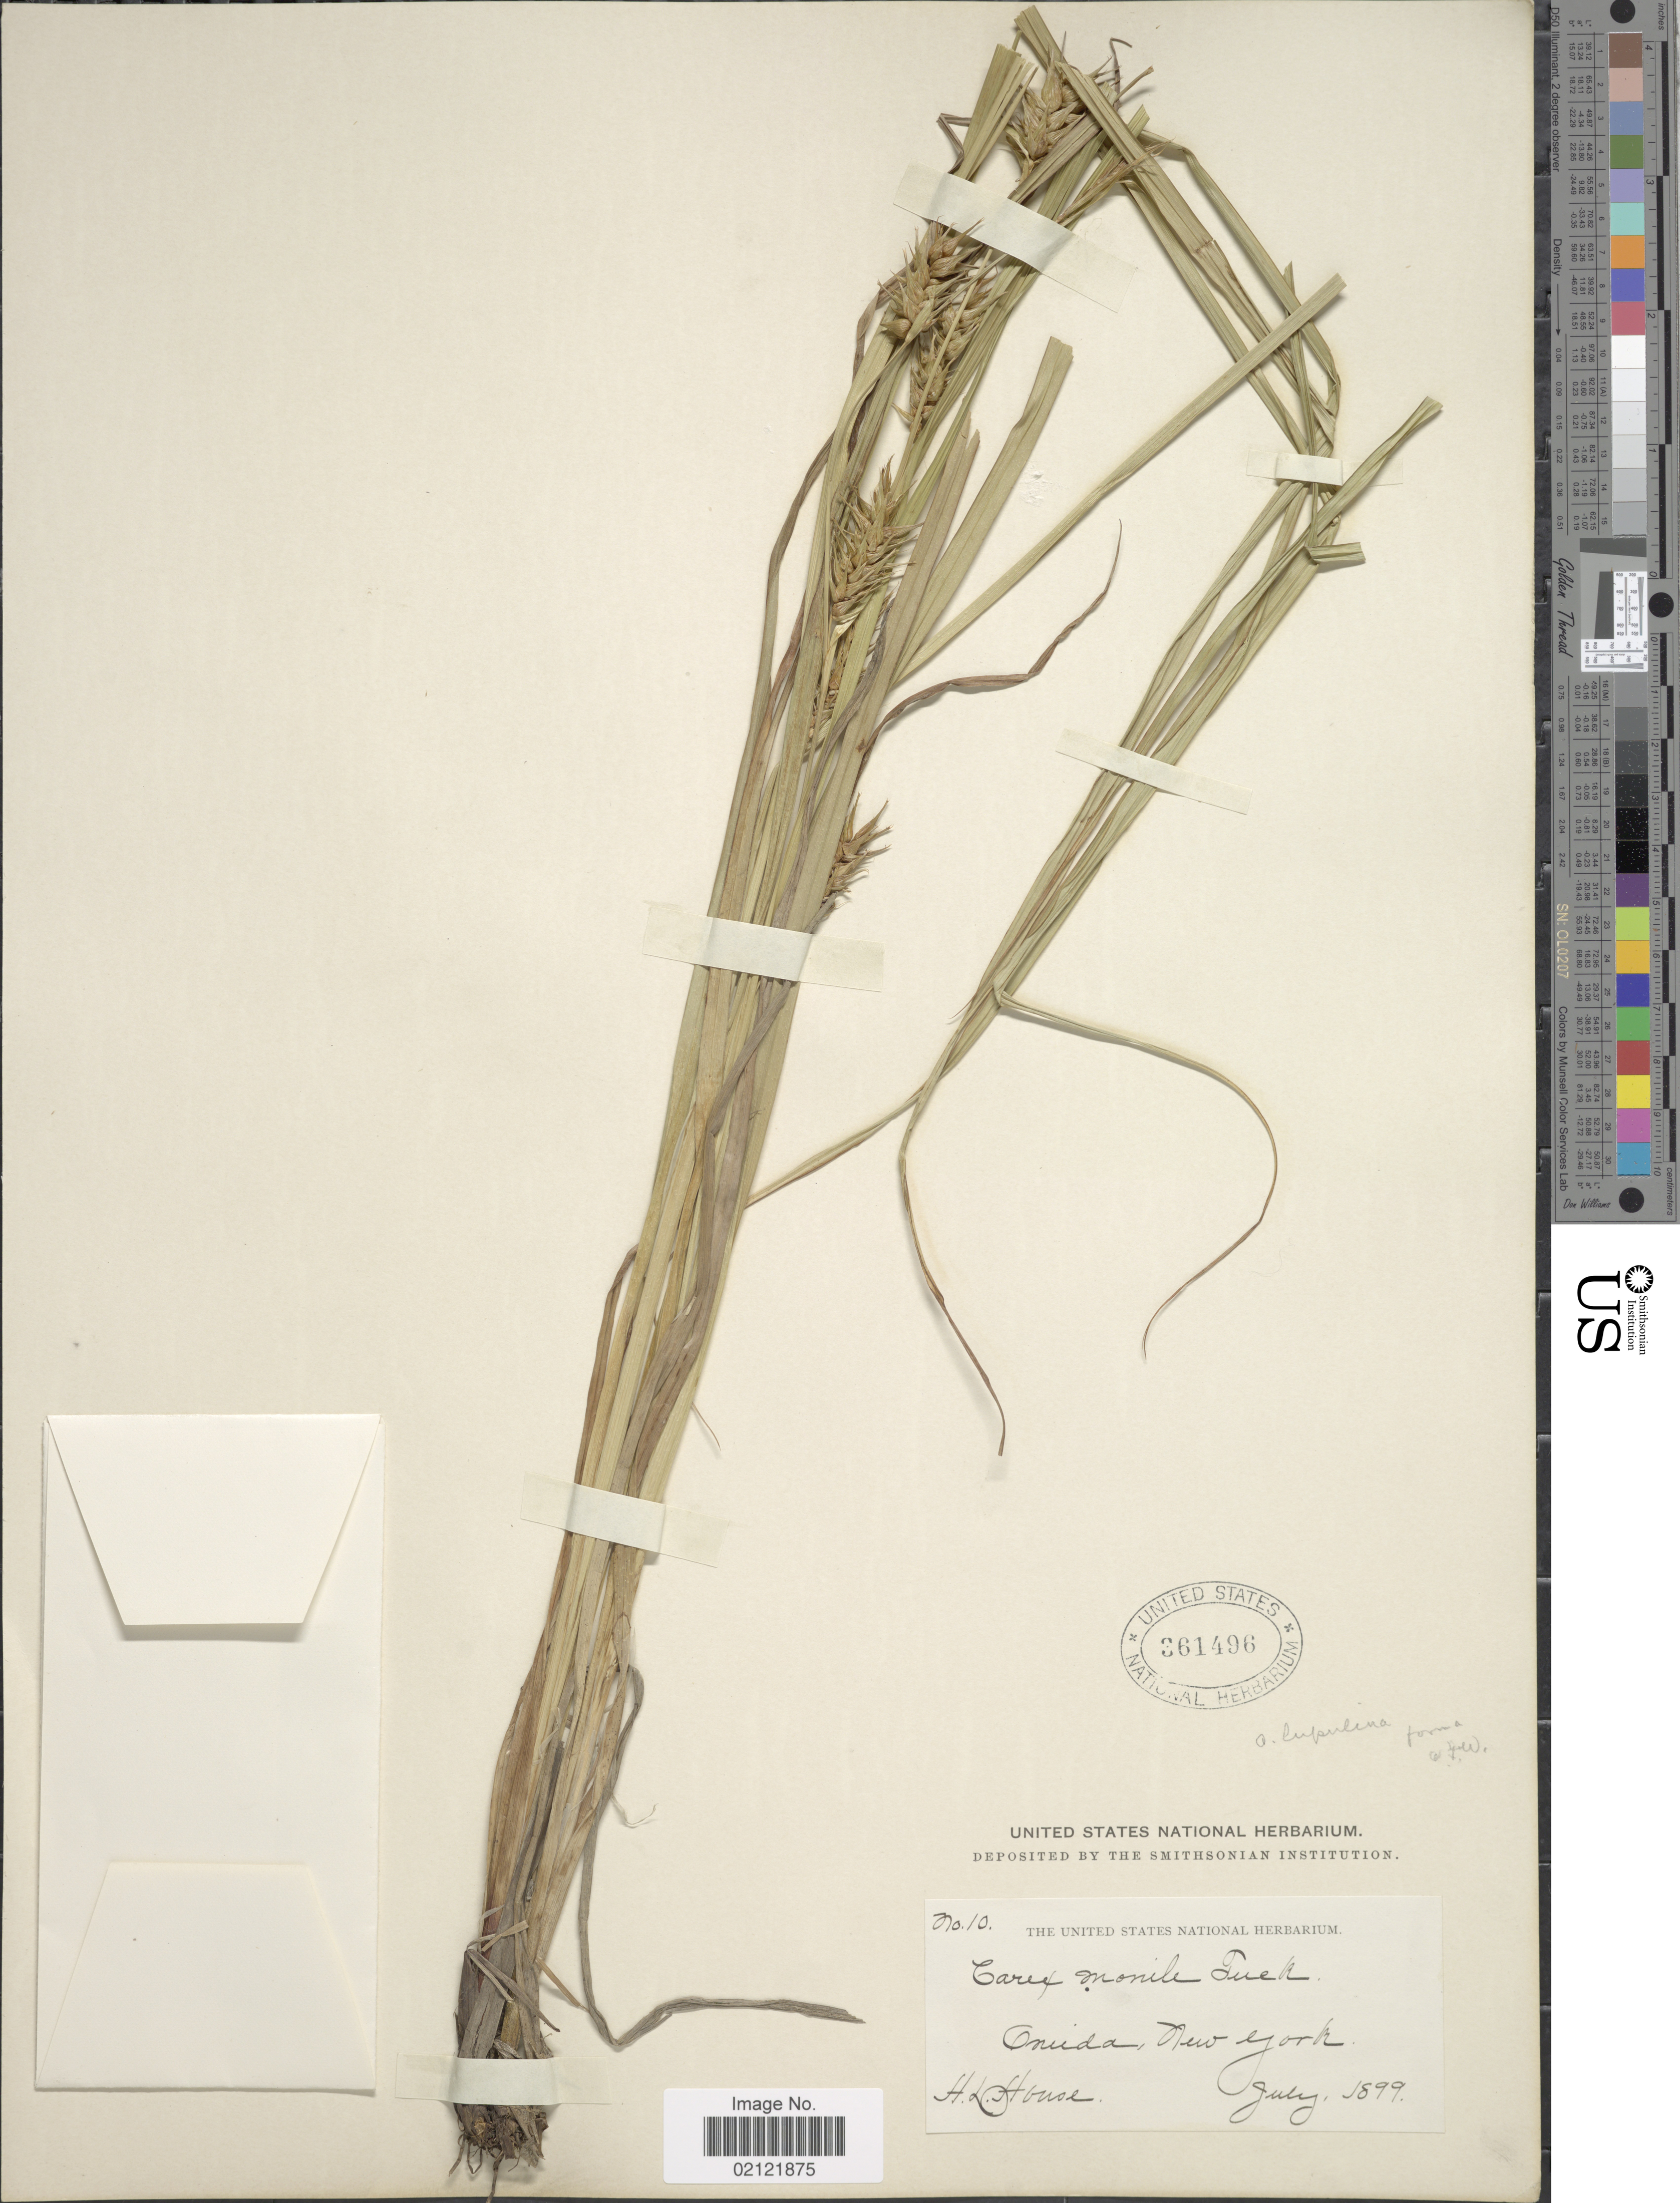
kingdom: Plantae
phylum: Tracheophyta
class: Liliopsida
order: Poales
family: Cyperaceae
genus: Carex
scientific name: Carex lupulina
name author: Muhl. ex Willd.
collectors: H. D. House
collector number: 10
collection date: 1899-07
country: United States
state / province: New York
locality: Oneida, New York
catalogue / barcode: US 361496